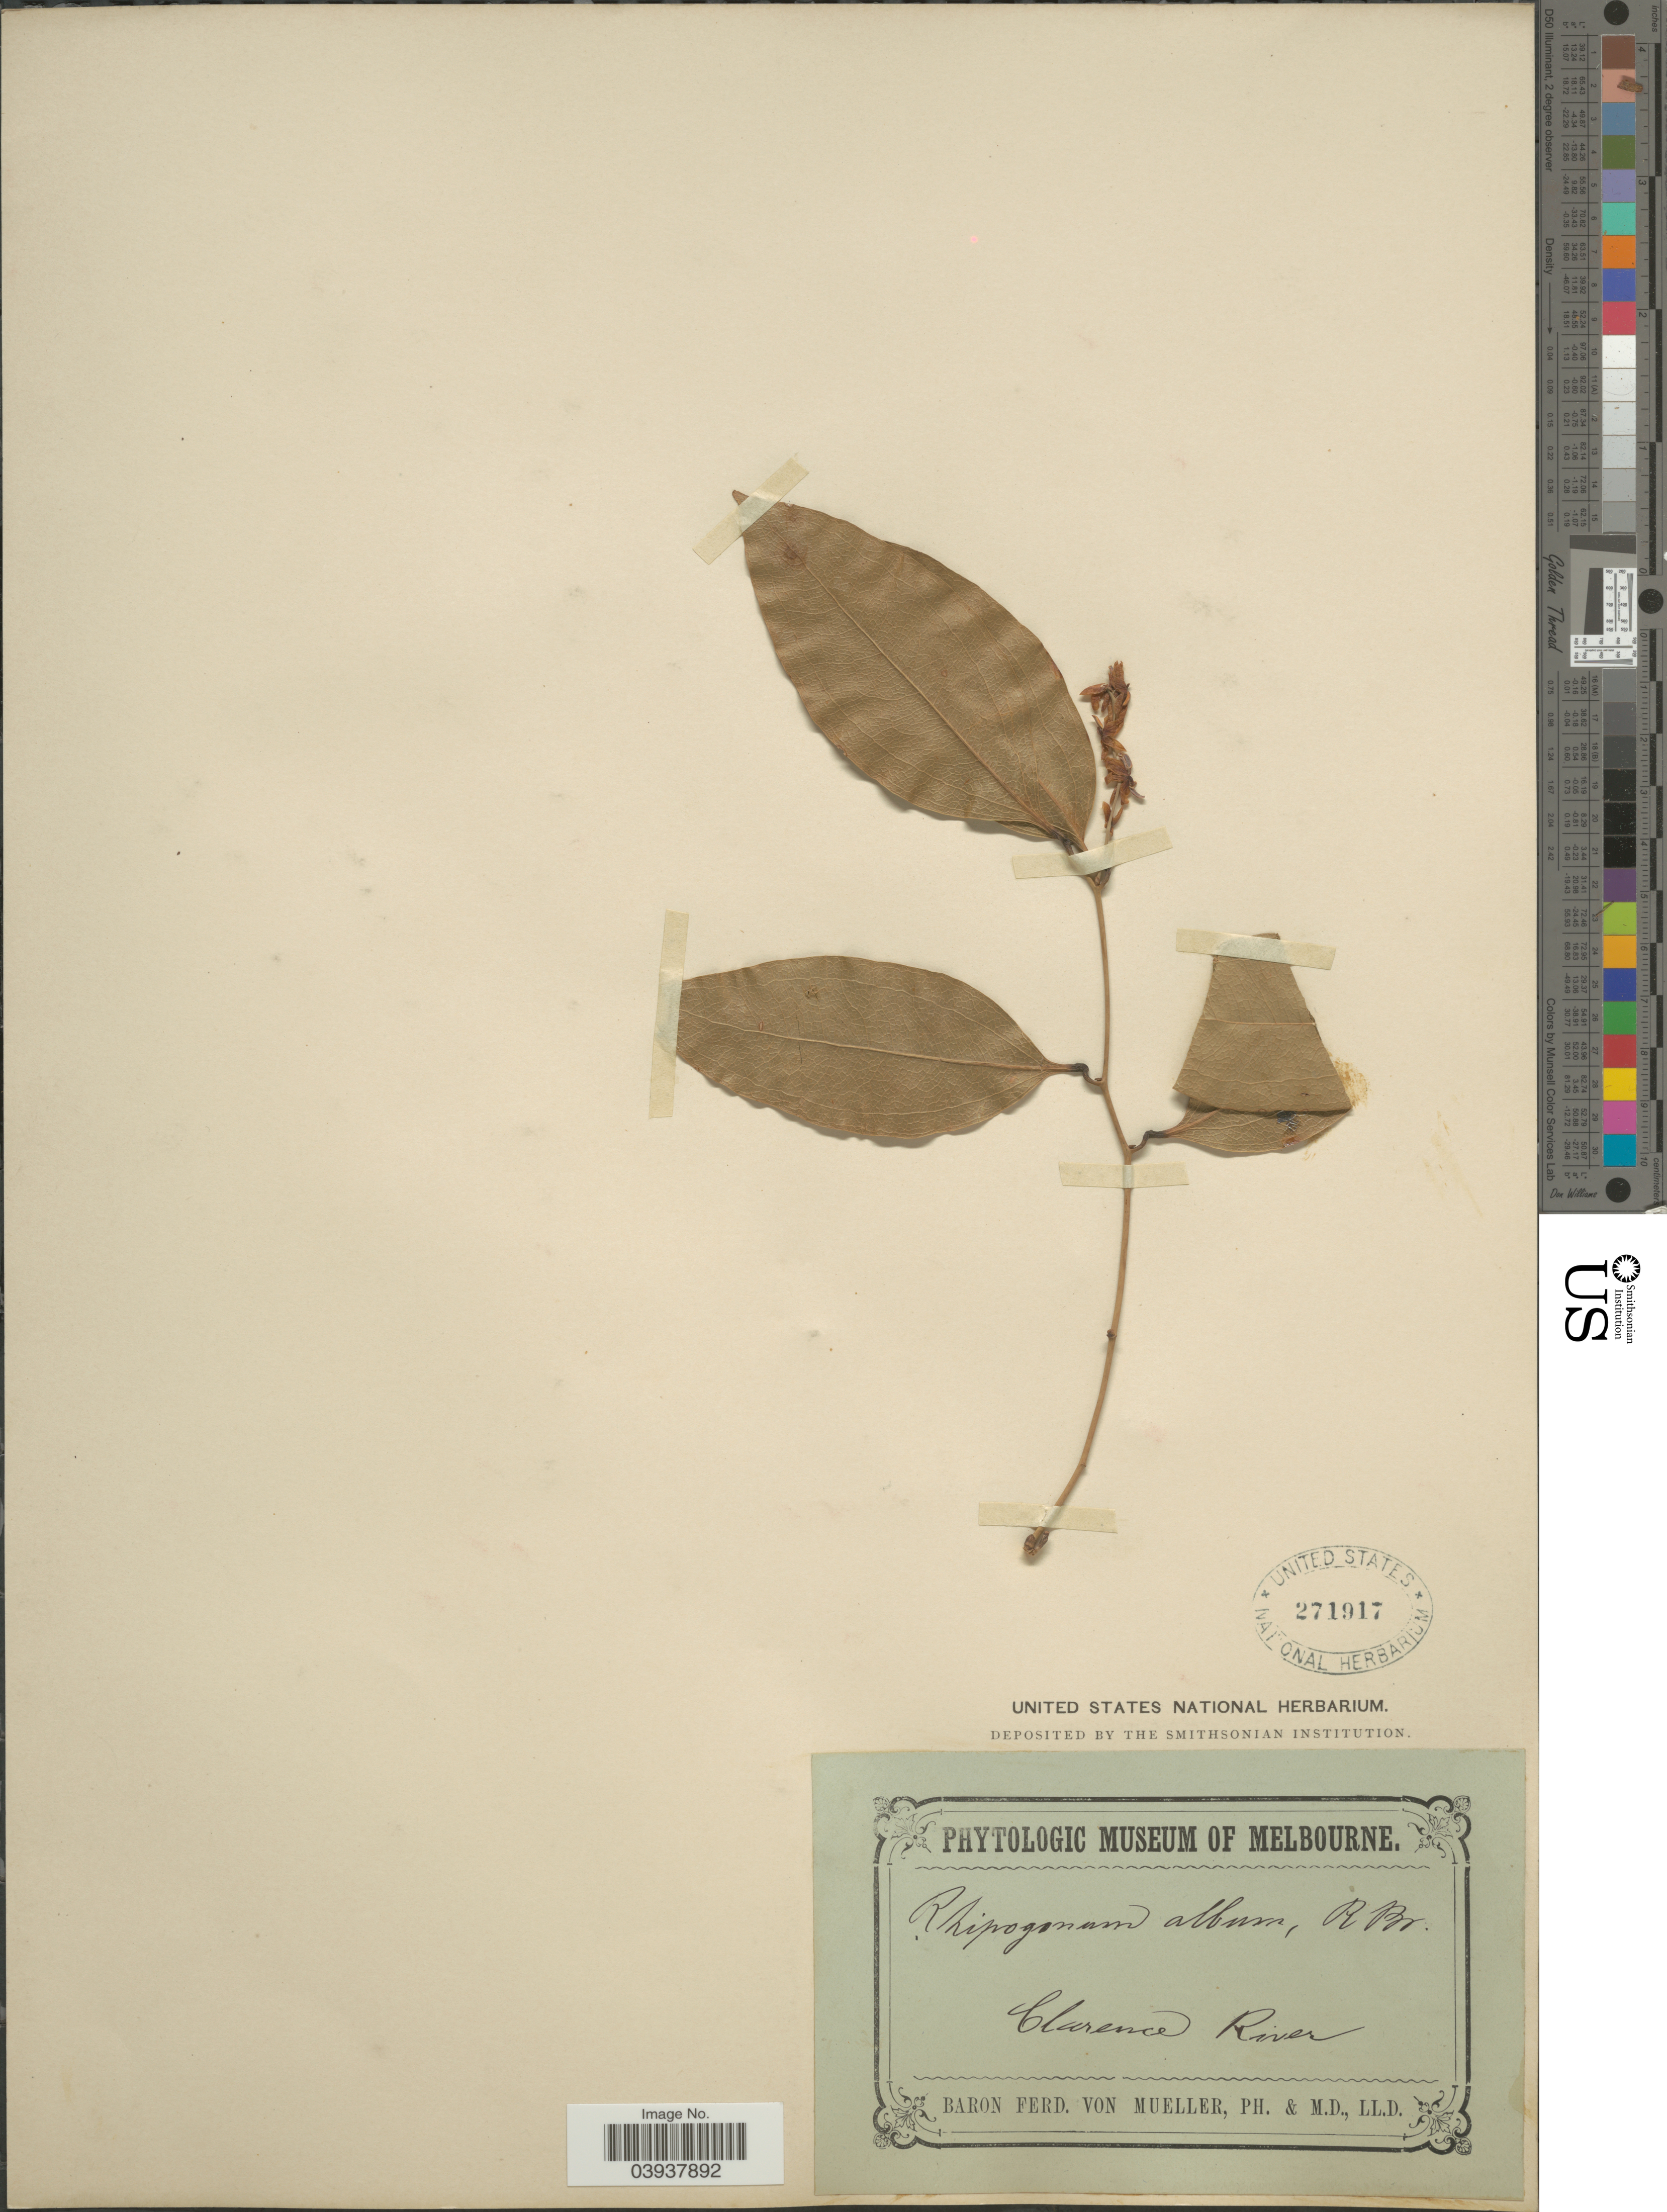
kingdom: Plantae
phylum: Tracheophyta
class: Liliopsida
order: Liliales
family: Ripogonaceae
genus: Rhipogonum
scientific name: Rhipogonum album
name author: R. Br.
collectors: F. Mueller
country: Australia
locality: Clarence River.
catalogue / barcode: US 271917